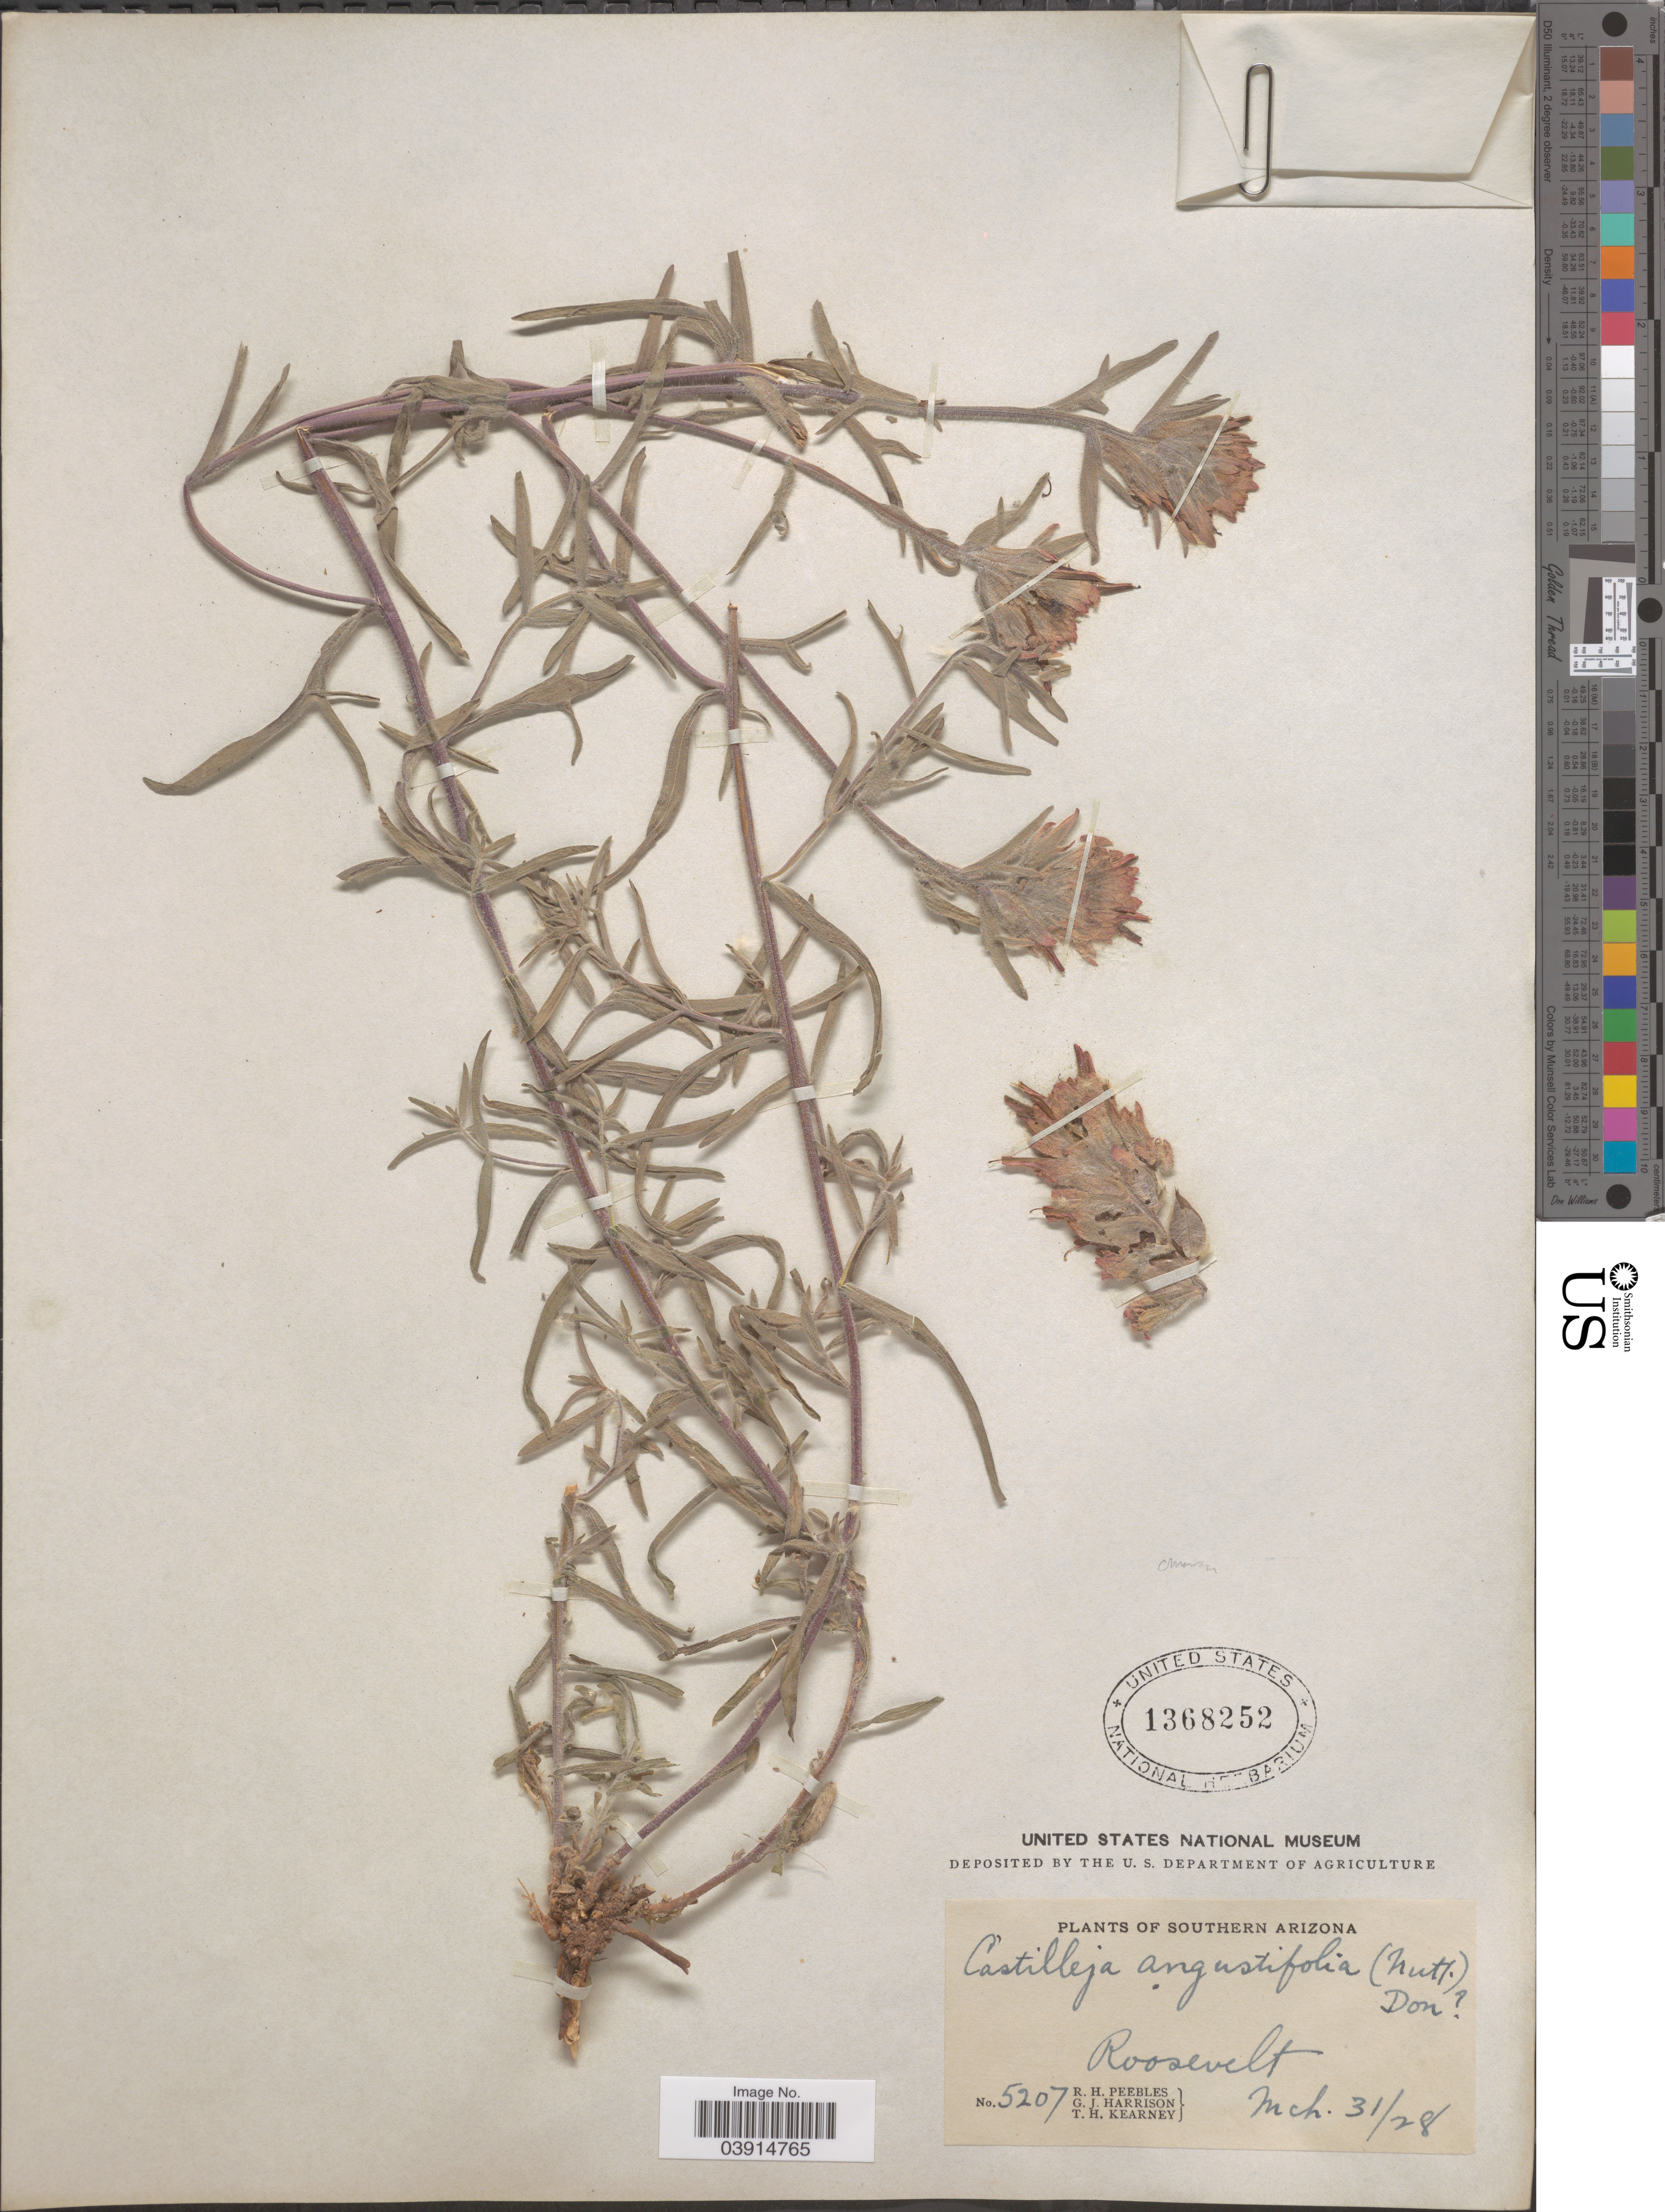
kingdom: Plantae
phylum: Tracheophyta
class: Magnoliopsida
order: Lamiales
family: Orobanchaceae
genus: Castilleja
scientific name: Castilleja sp.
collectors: R. H. Peebles, G. J. Harrison & T. H. Kearney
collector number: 5207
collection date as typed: Transcribed d/m/y: 31/3/28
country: United States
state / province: Arizona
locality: Southern Arizona. Roosevelt.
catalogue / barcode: US 1368252